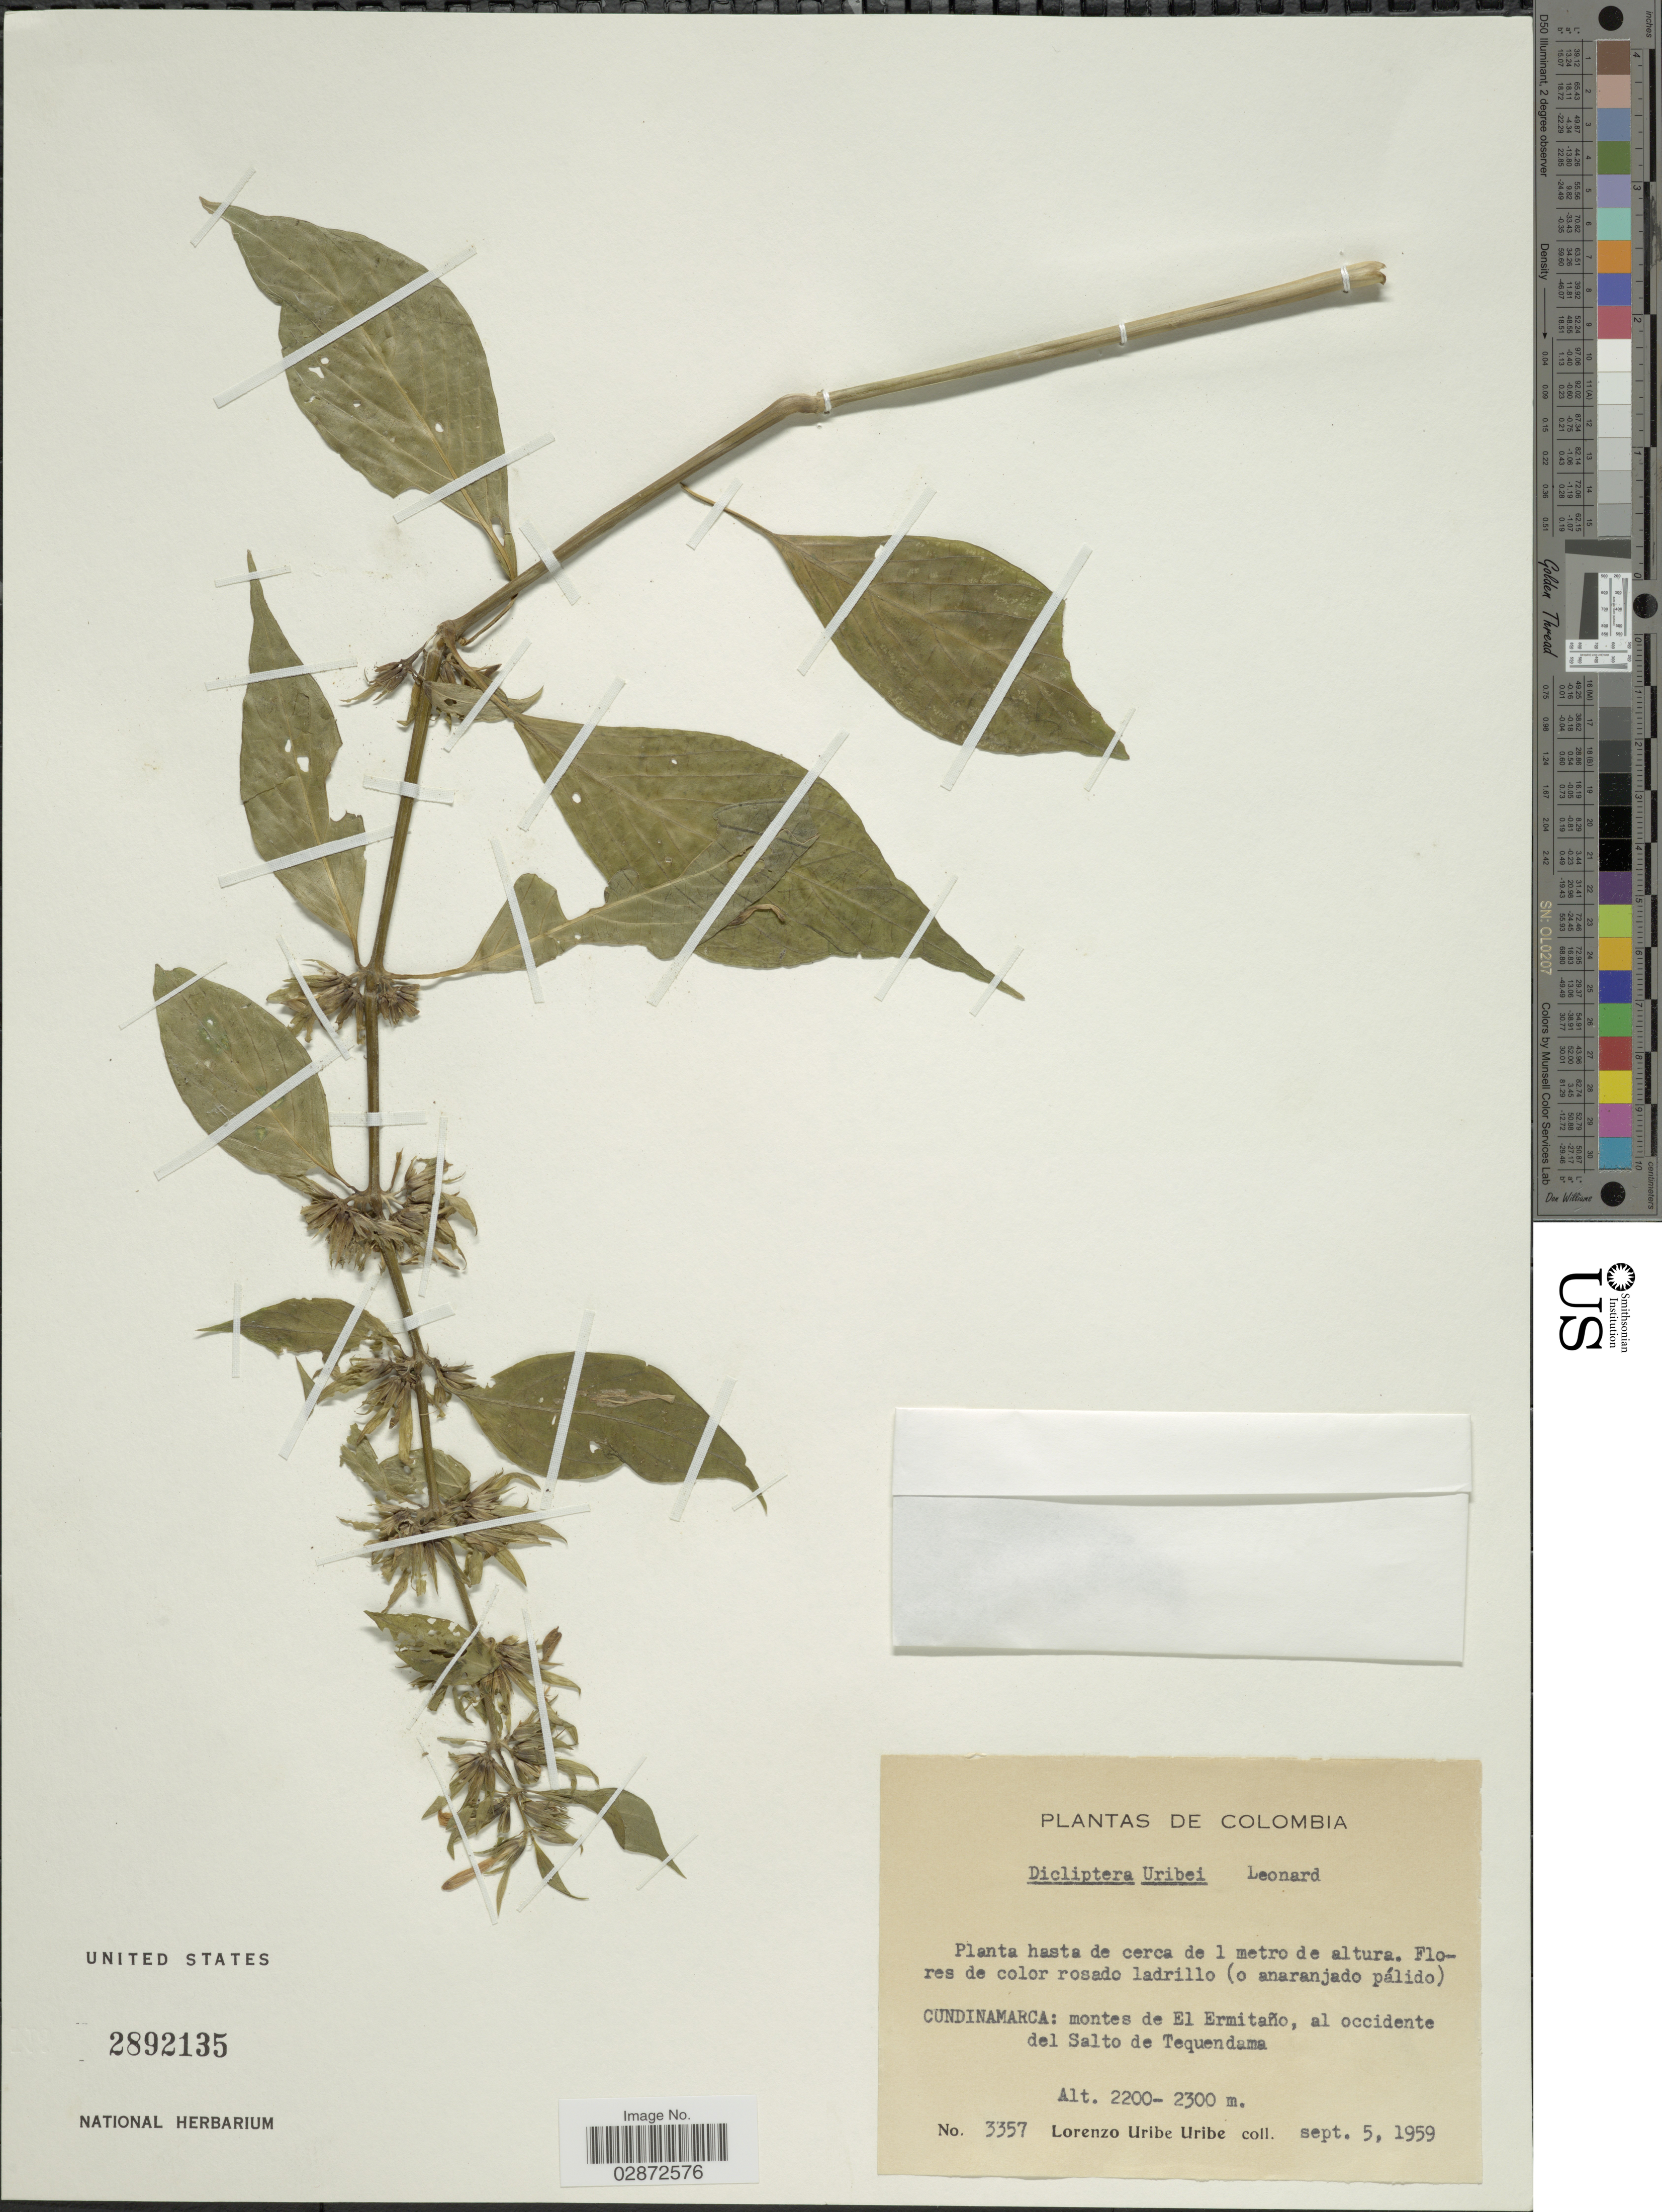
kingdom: Plantae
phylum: Tracheophyta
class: Magnoliopsida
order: Lamiales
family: Acanthaceae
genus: Dicliptera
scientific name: Dicliptera uribei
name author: Leonard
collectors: L. Uribe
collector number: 3357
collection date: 1959-09-05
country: Colombia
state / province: Cundinamarca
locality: Cundinamarca: montes de El Ermitaño, al occidente del Salto de Tequendama.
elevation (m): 2200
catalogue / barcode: US 2892135